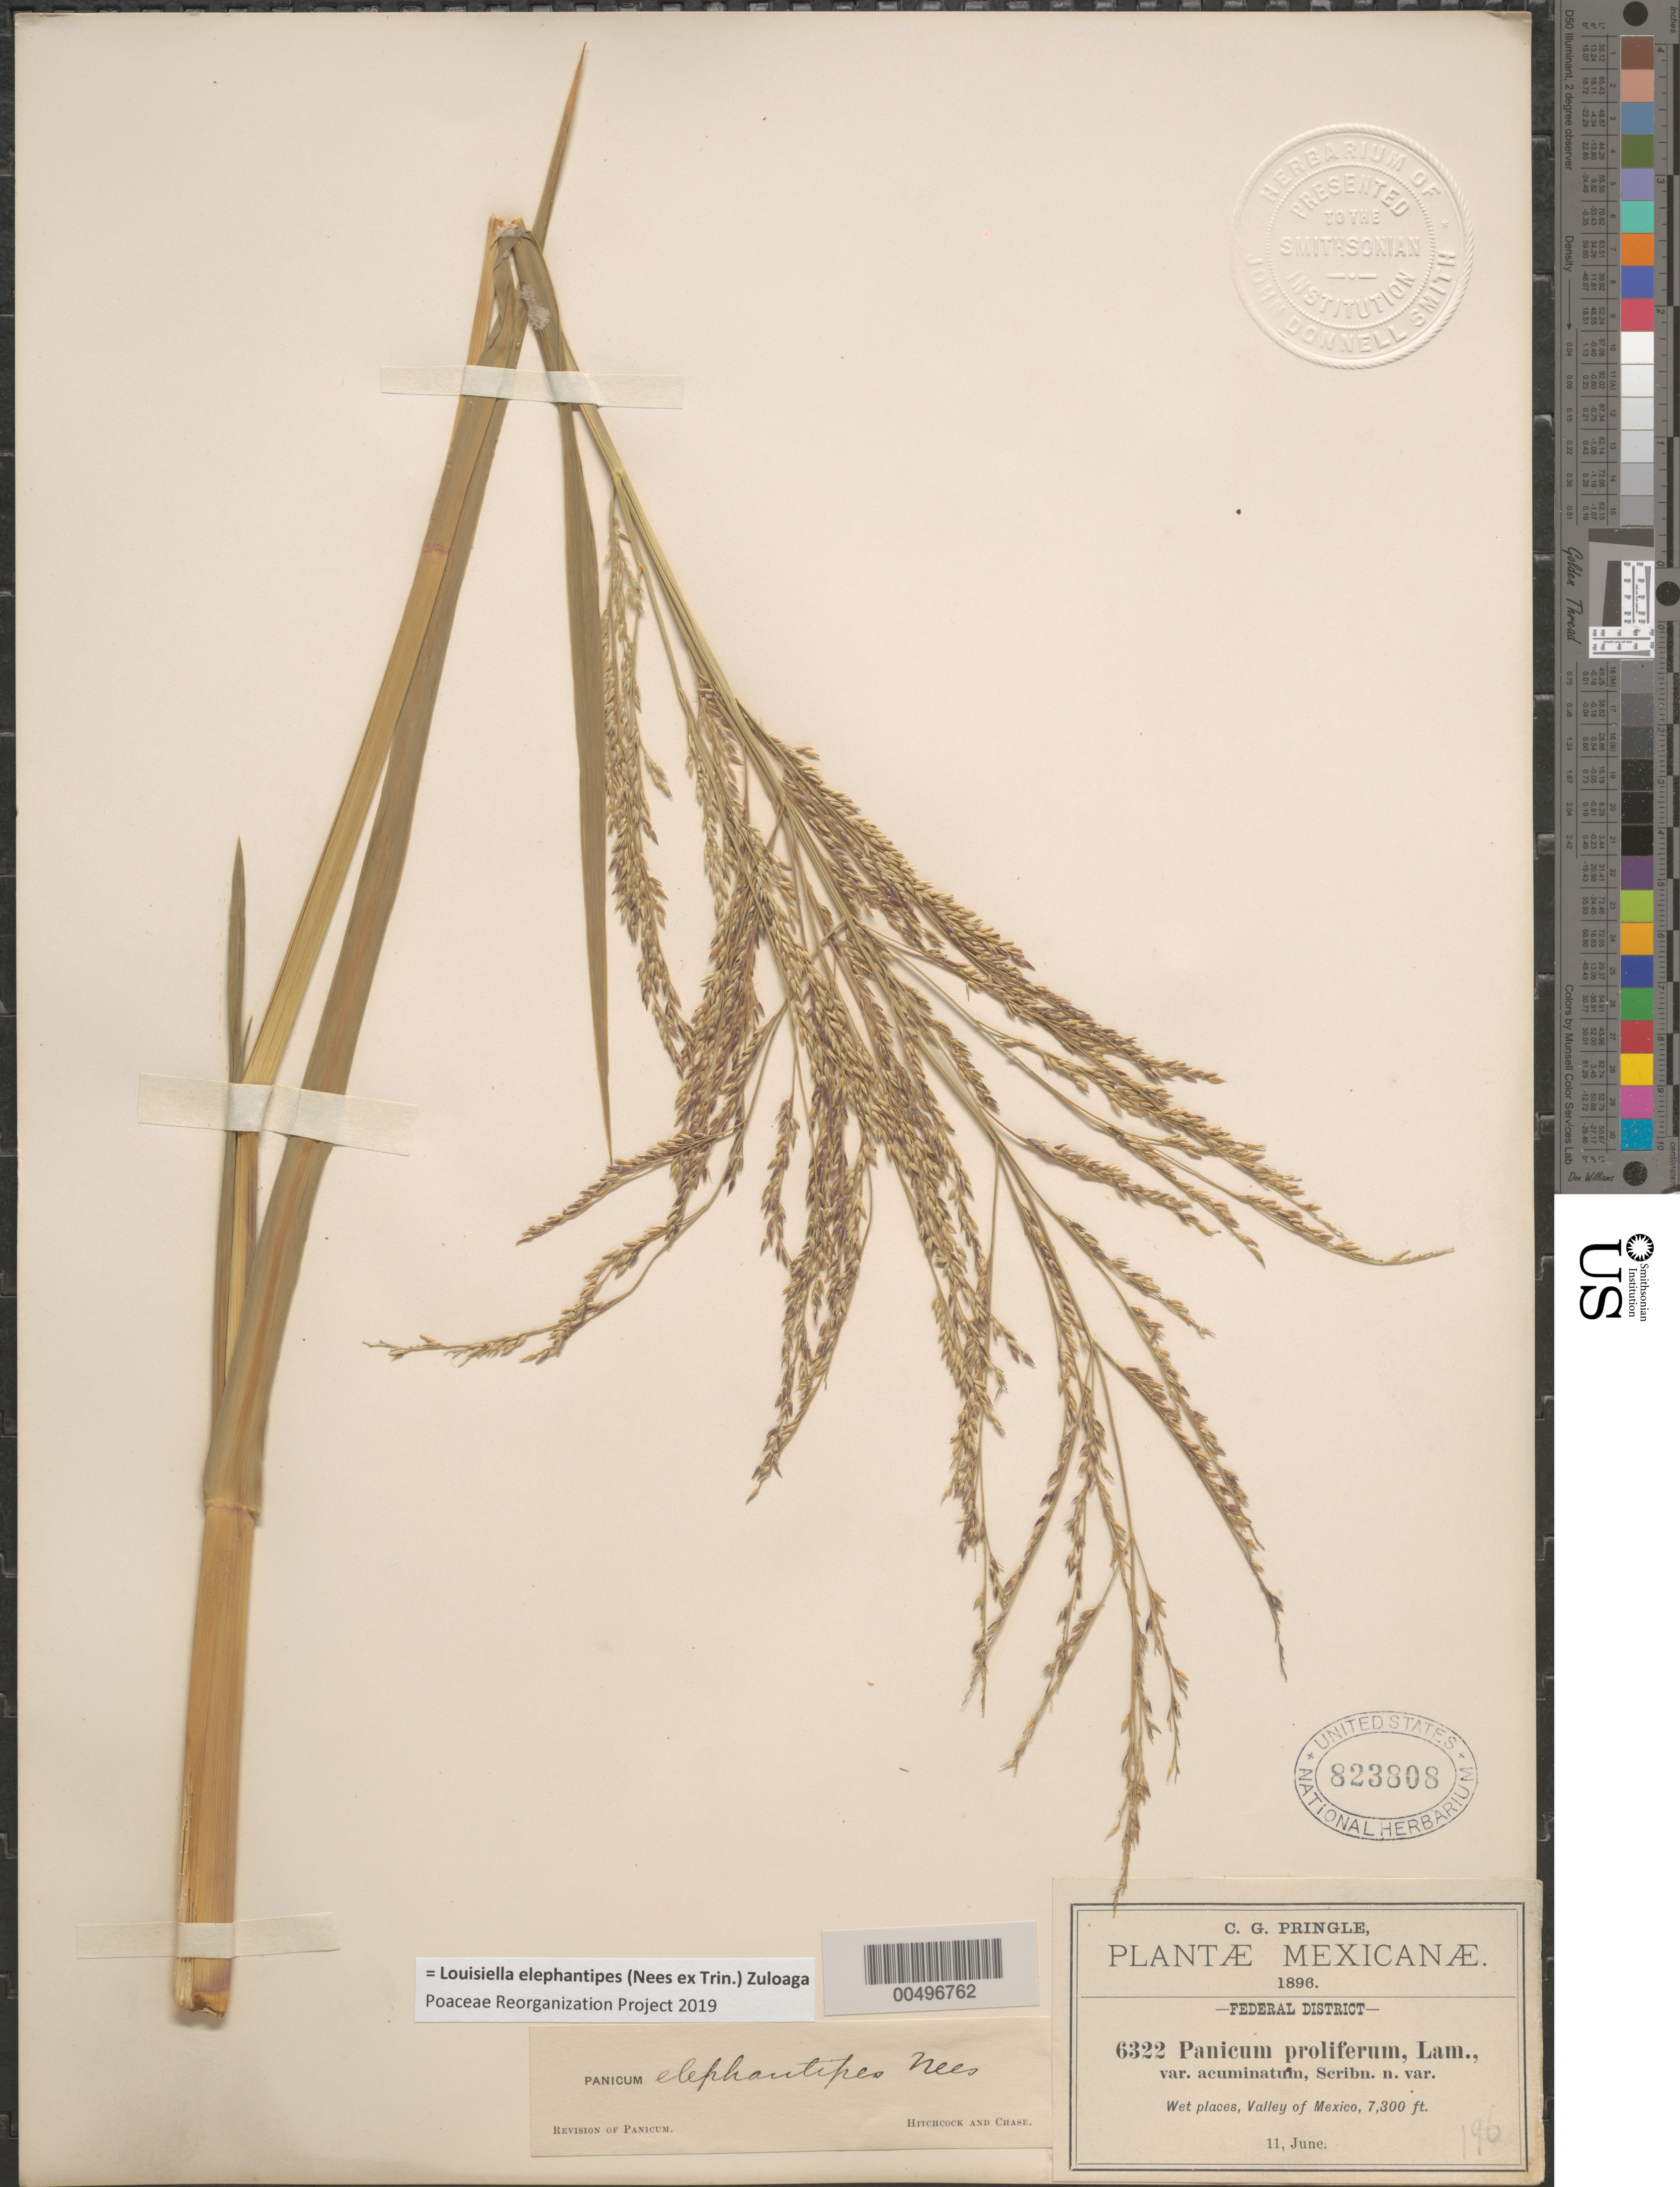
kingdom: Plantae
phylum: Tracheophyta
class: Liliopsida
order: Poales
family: Poaceae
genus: Panicum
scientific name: Panicum sucosum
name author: Hitchc. & Chase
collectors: C. G. Pringle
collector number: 6322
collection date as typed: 11 Jun 1896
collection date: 1896-06-11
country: Mexico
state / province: Distrito Federal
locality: Valley of Mexico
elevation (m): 2225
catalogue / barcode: US 823808